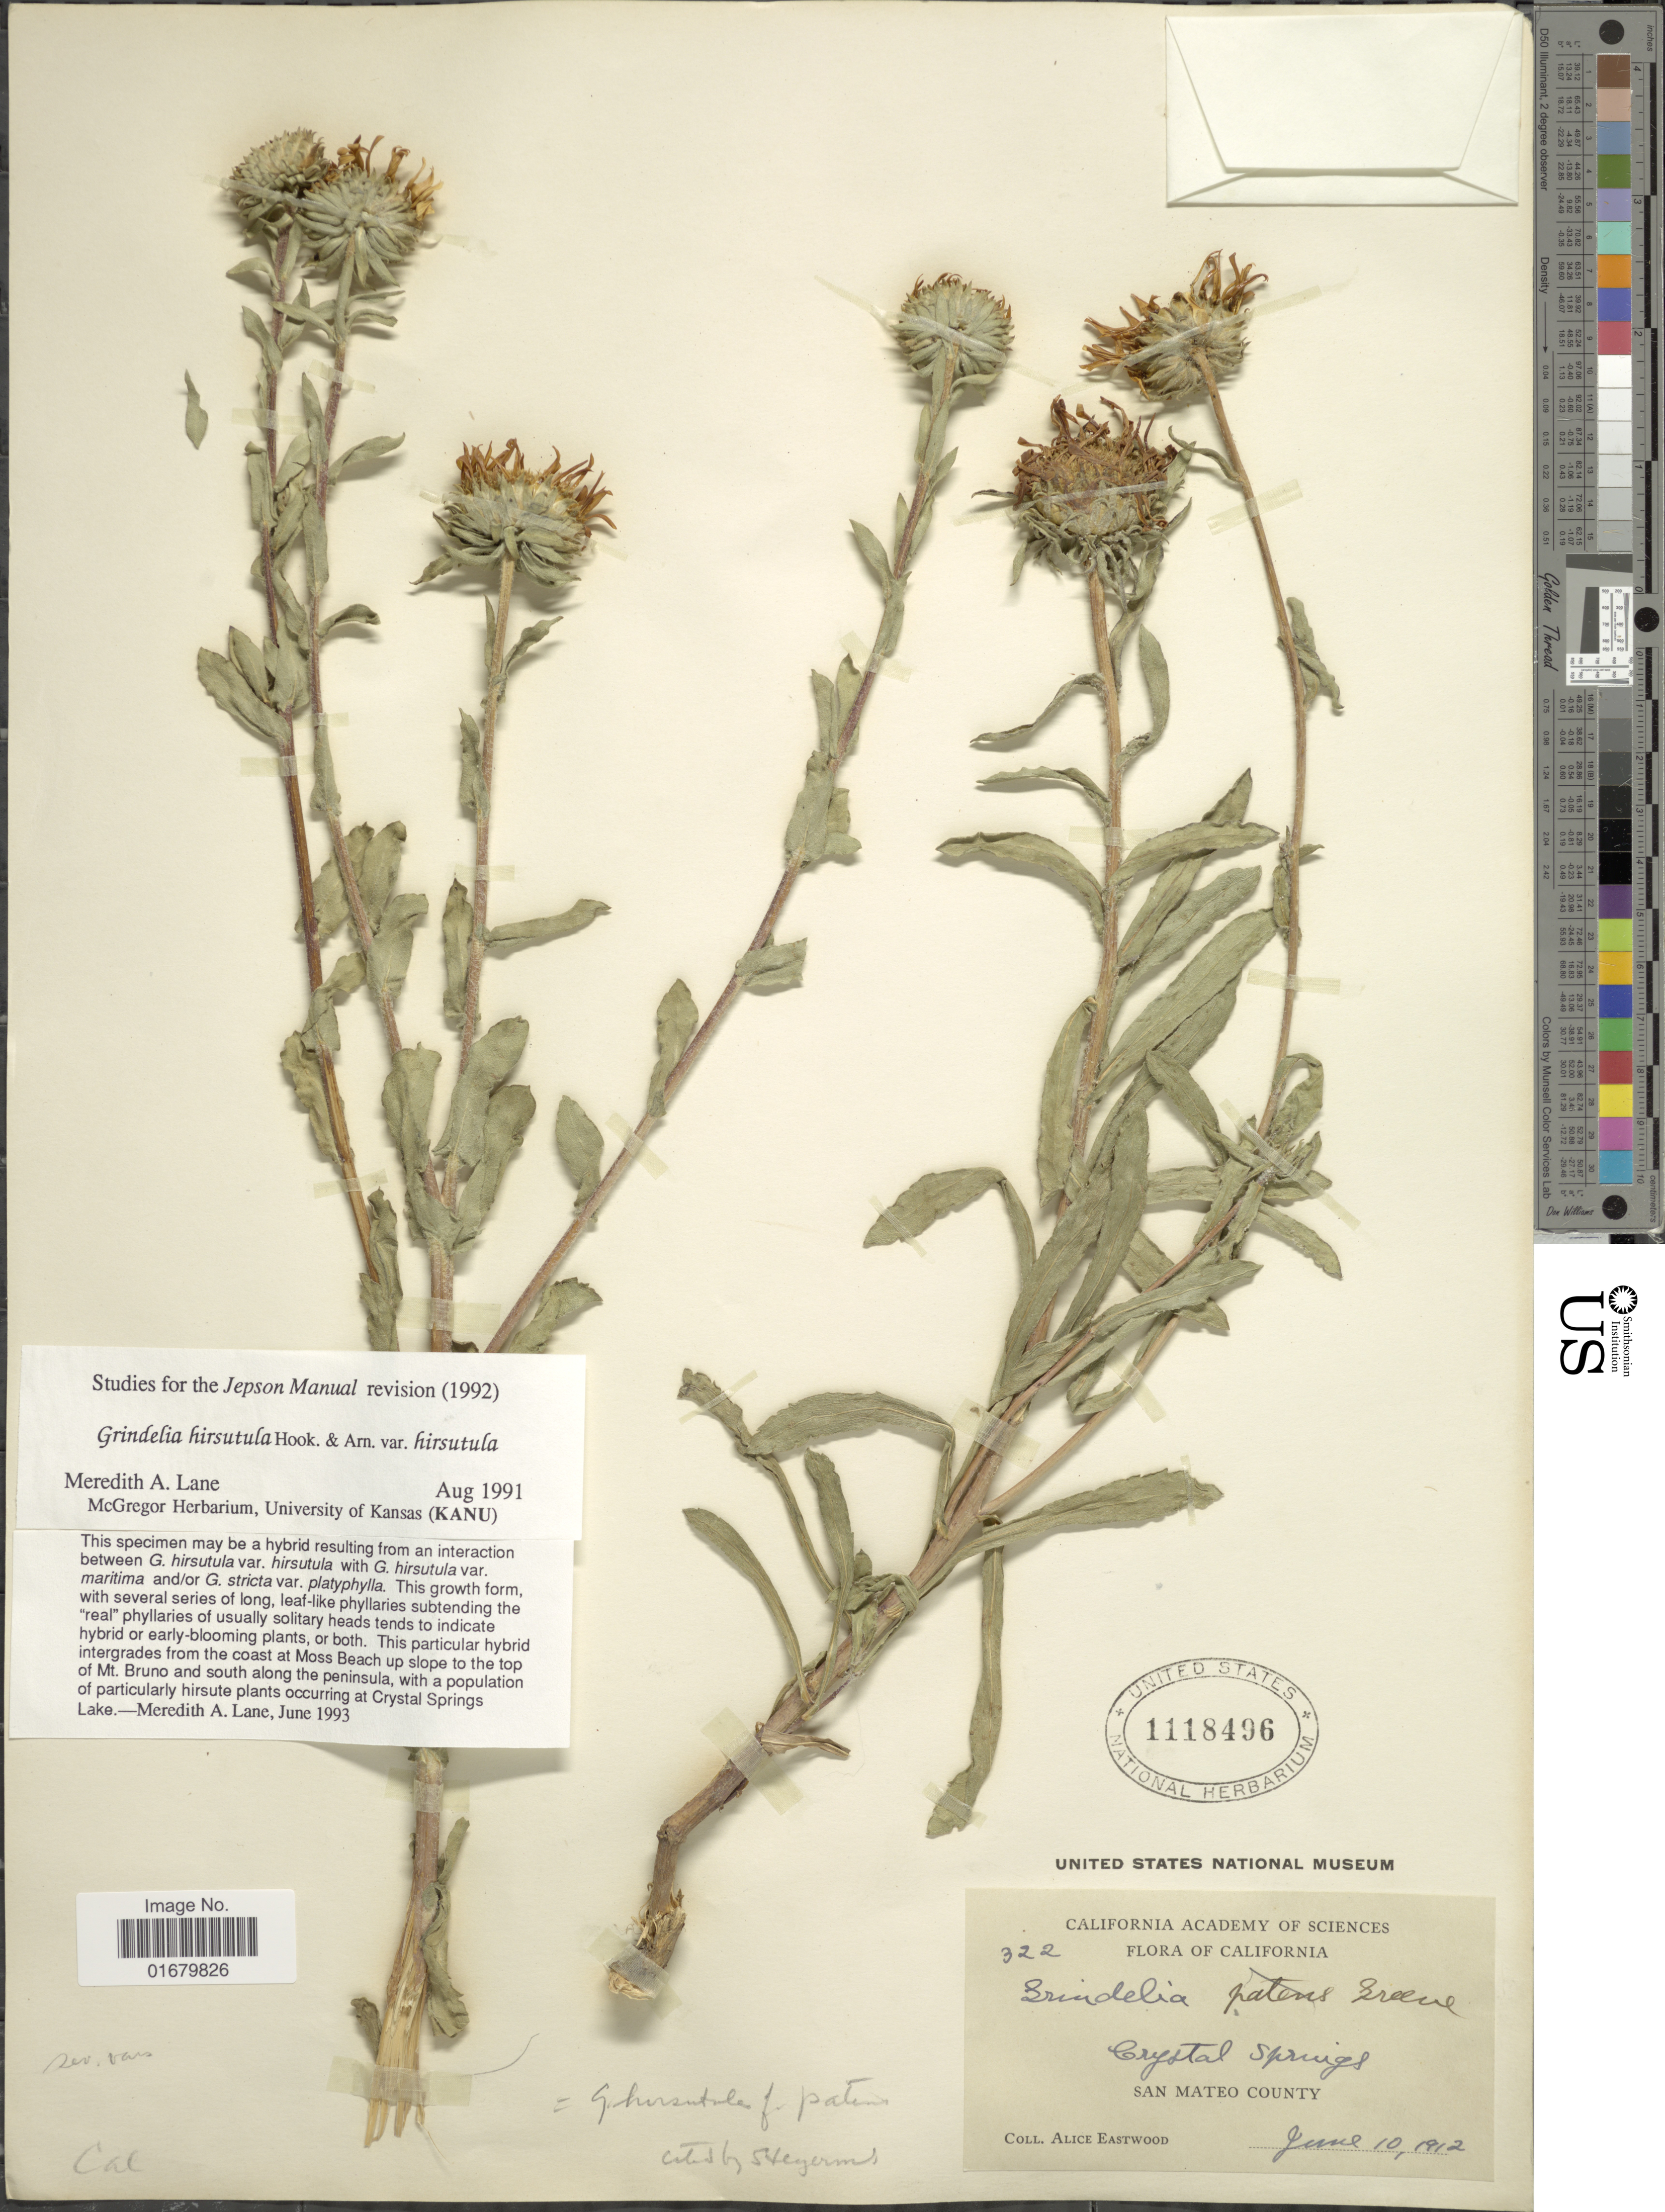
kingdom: Plantae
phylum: Tracheophyta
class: Magnoliopsida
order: Asterales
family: Asteraceae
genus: Grindelia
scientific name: Grindelia hirsutula var. hirsutula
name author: Hook. & Arn.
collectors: A. Eastwood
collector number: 322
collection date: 1912-06-10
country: United States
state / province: California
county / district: San Mateo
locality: Crystal Springs, San Mateao County.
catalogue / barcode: US 1118496